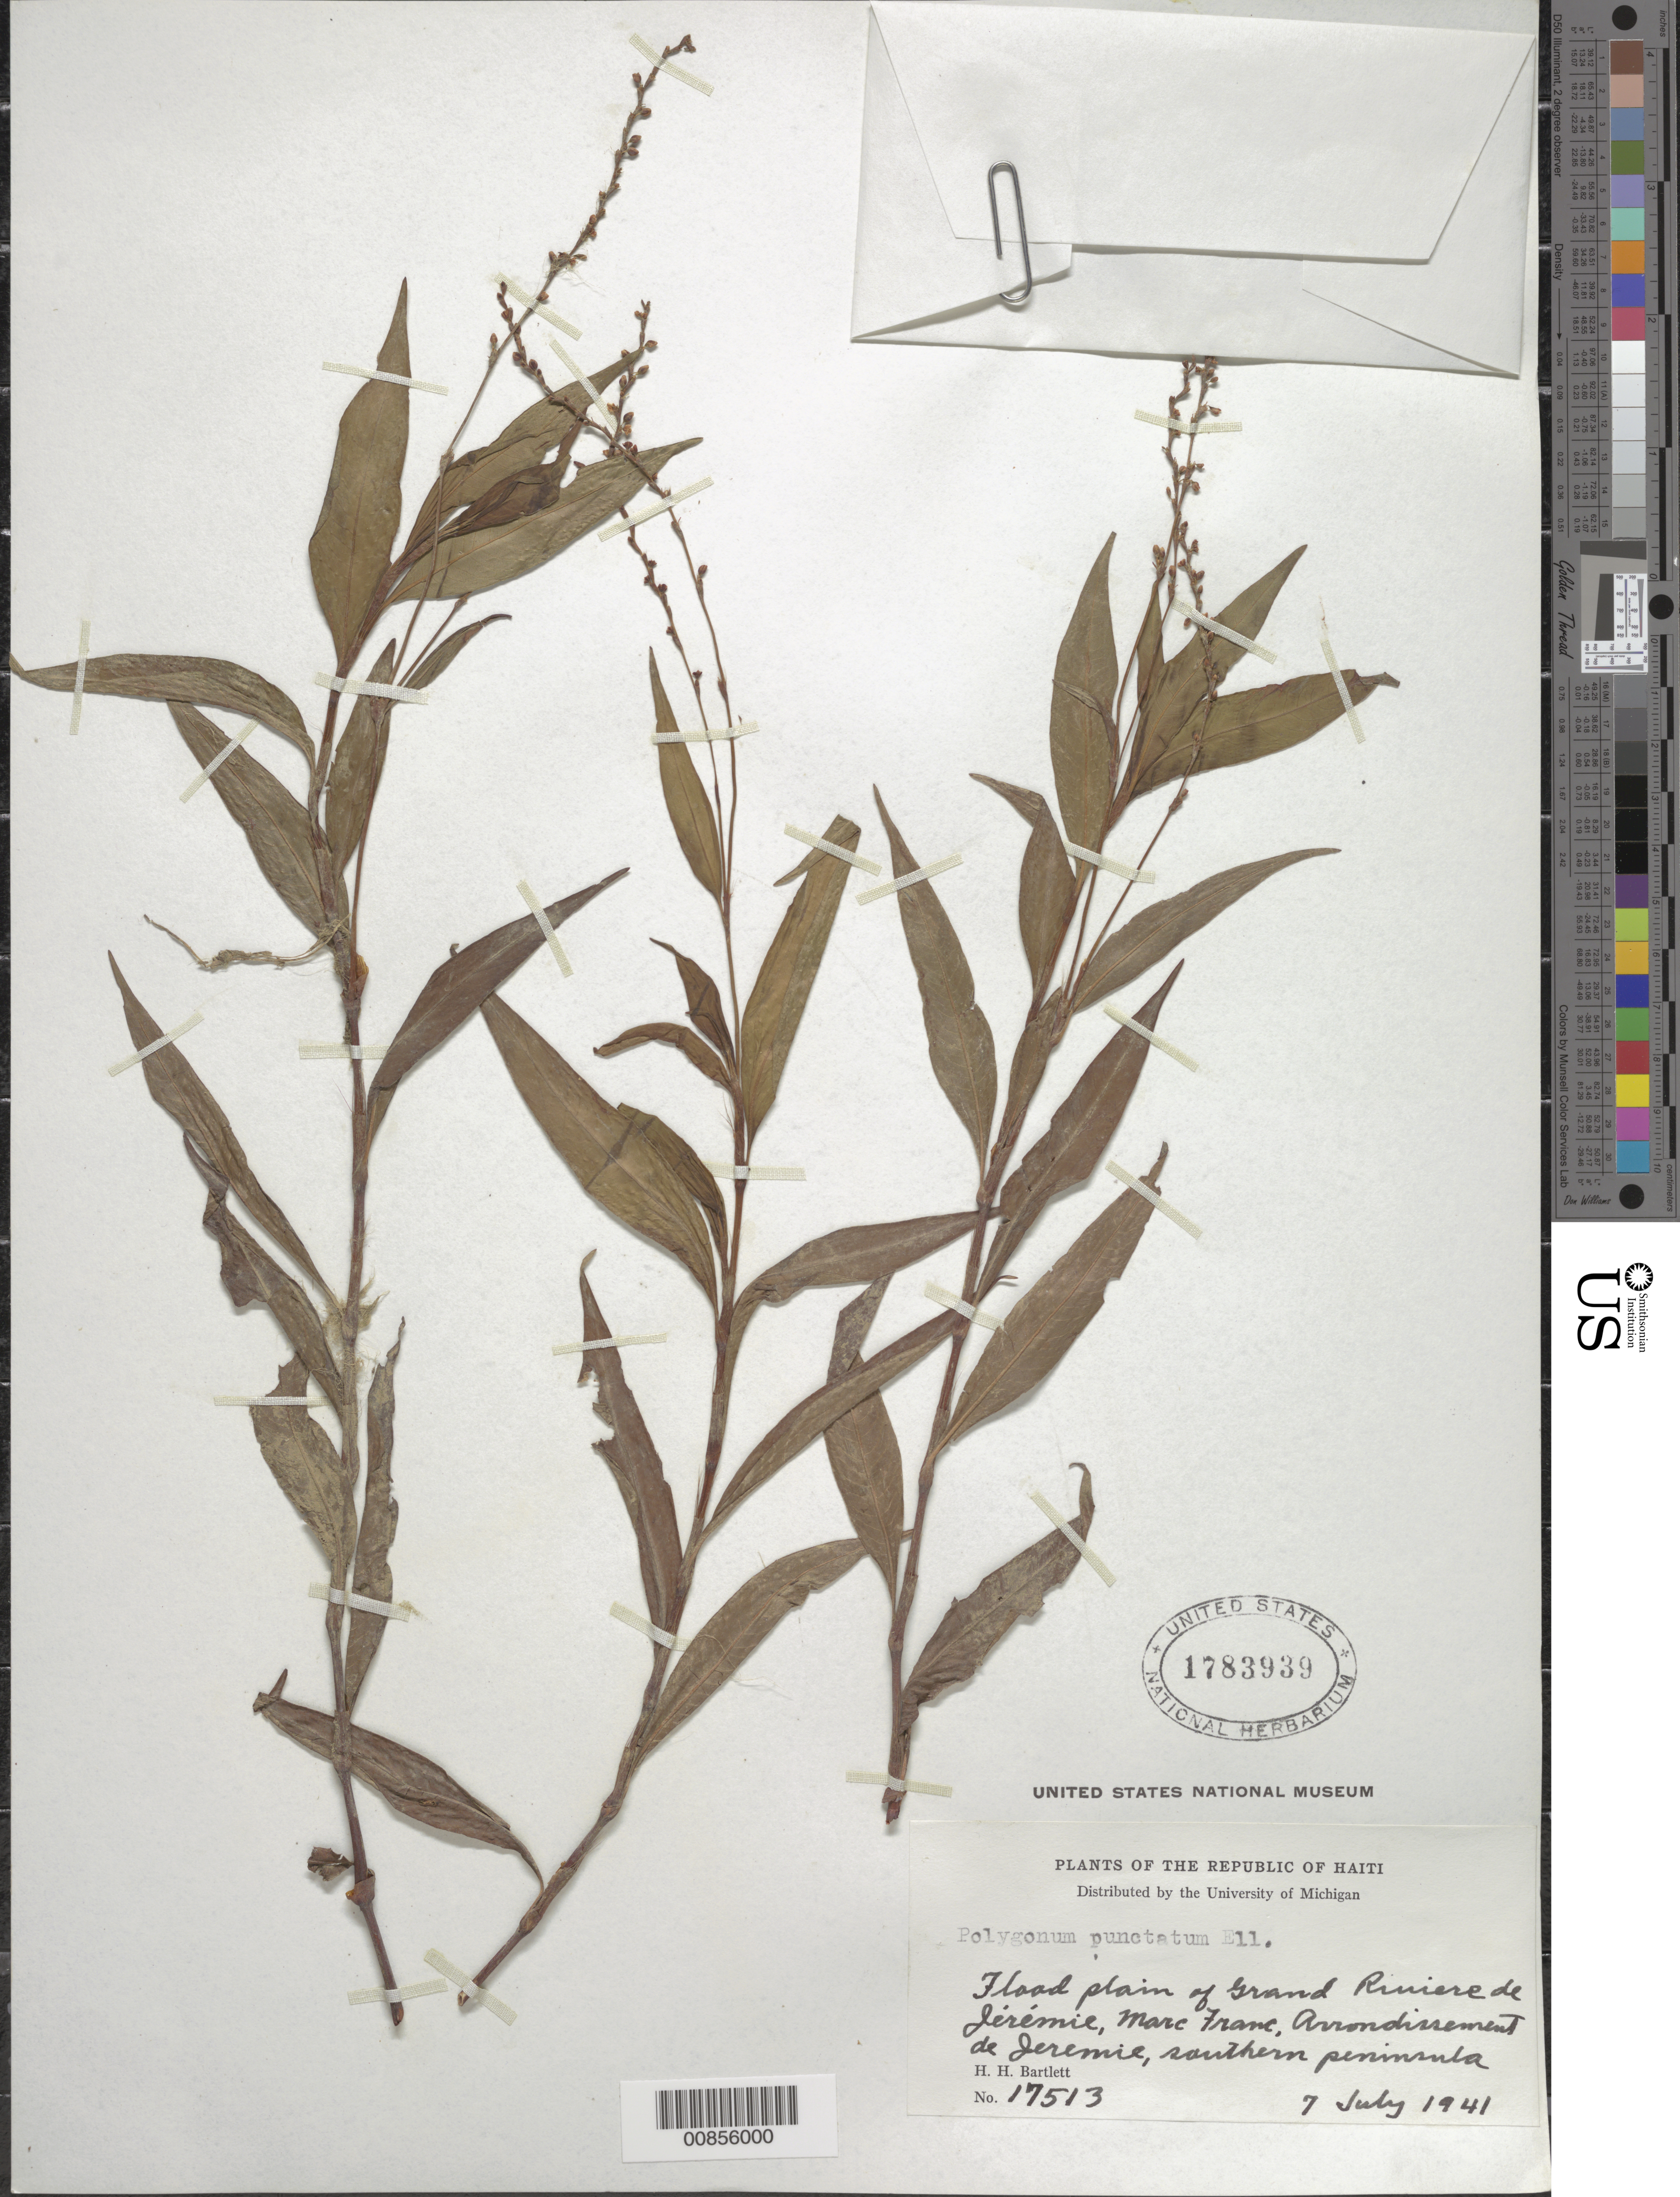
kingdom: Plantae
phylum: Tracheophyta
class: Magnoliopsida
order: Caryophyllales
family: Polygonaceae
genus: Polygonum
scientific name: Polygonum punctatum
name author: Elliott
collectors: H. H. Bartlett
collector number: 17513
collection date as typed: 07 Jul 1941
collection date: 1941-07-07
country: Haiti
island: Hispaniola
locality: Fload plain of Grand Rivière de Jérémie, Marc Franc, Arrondissement de Jérémie, southern peninsula.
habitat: Fload plain.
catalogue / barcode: US 1783939